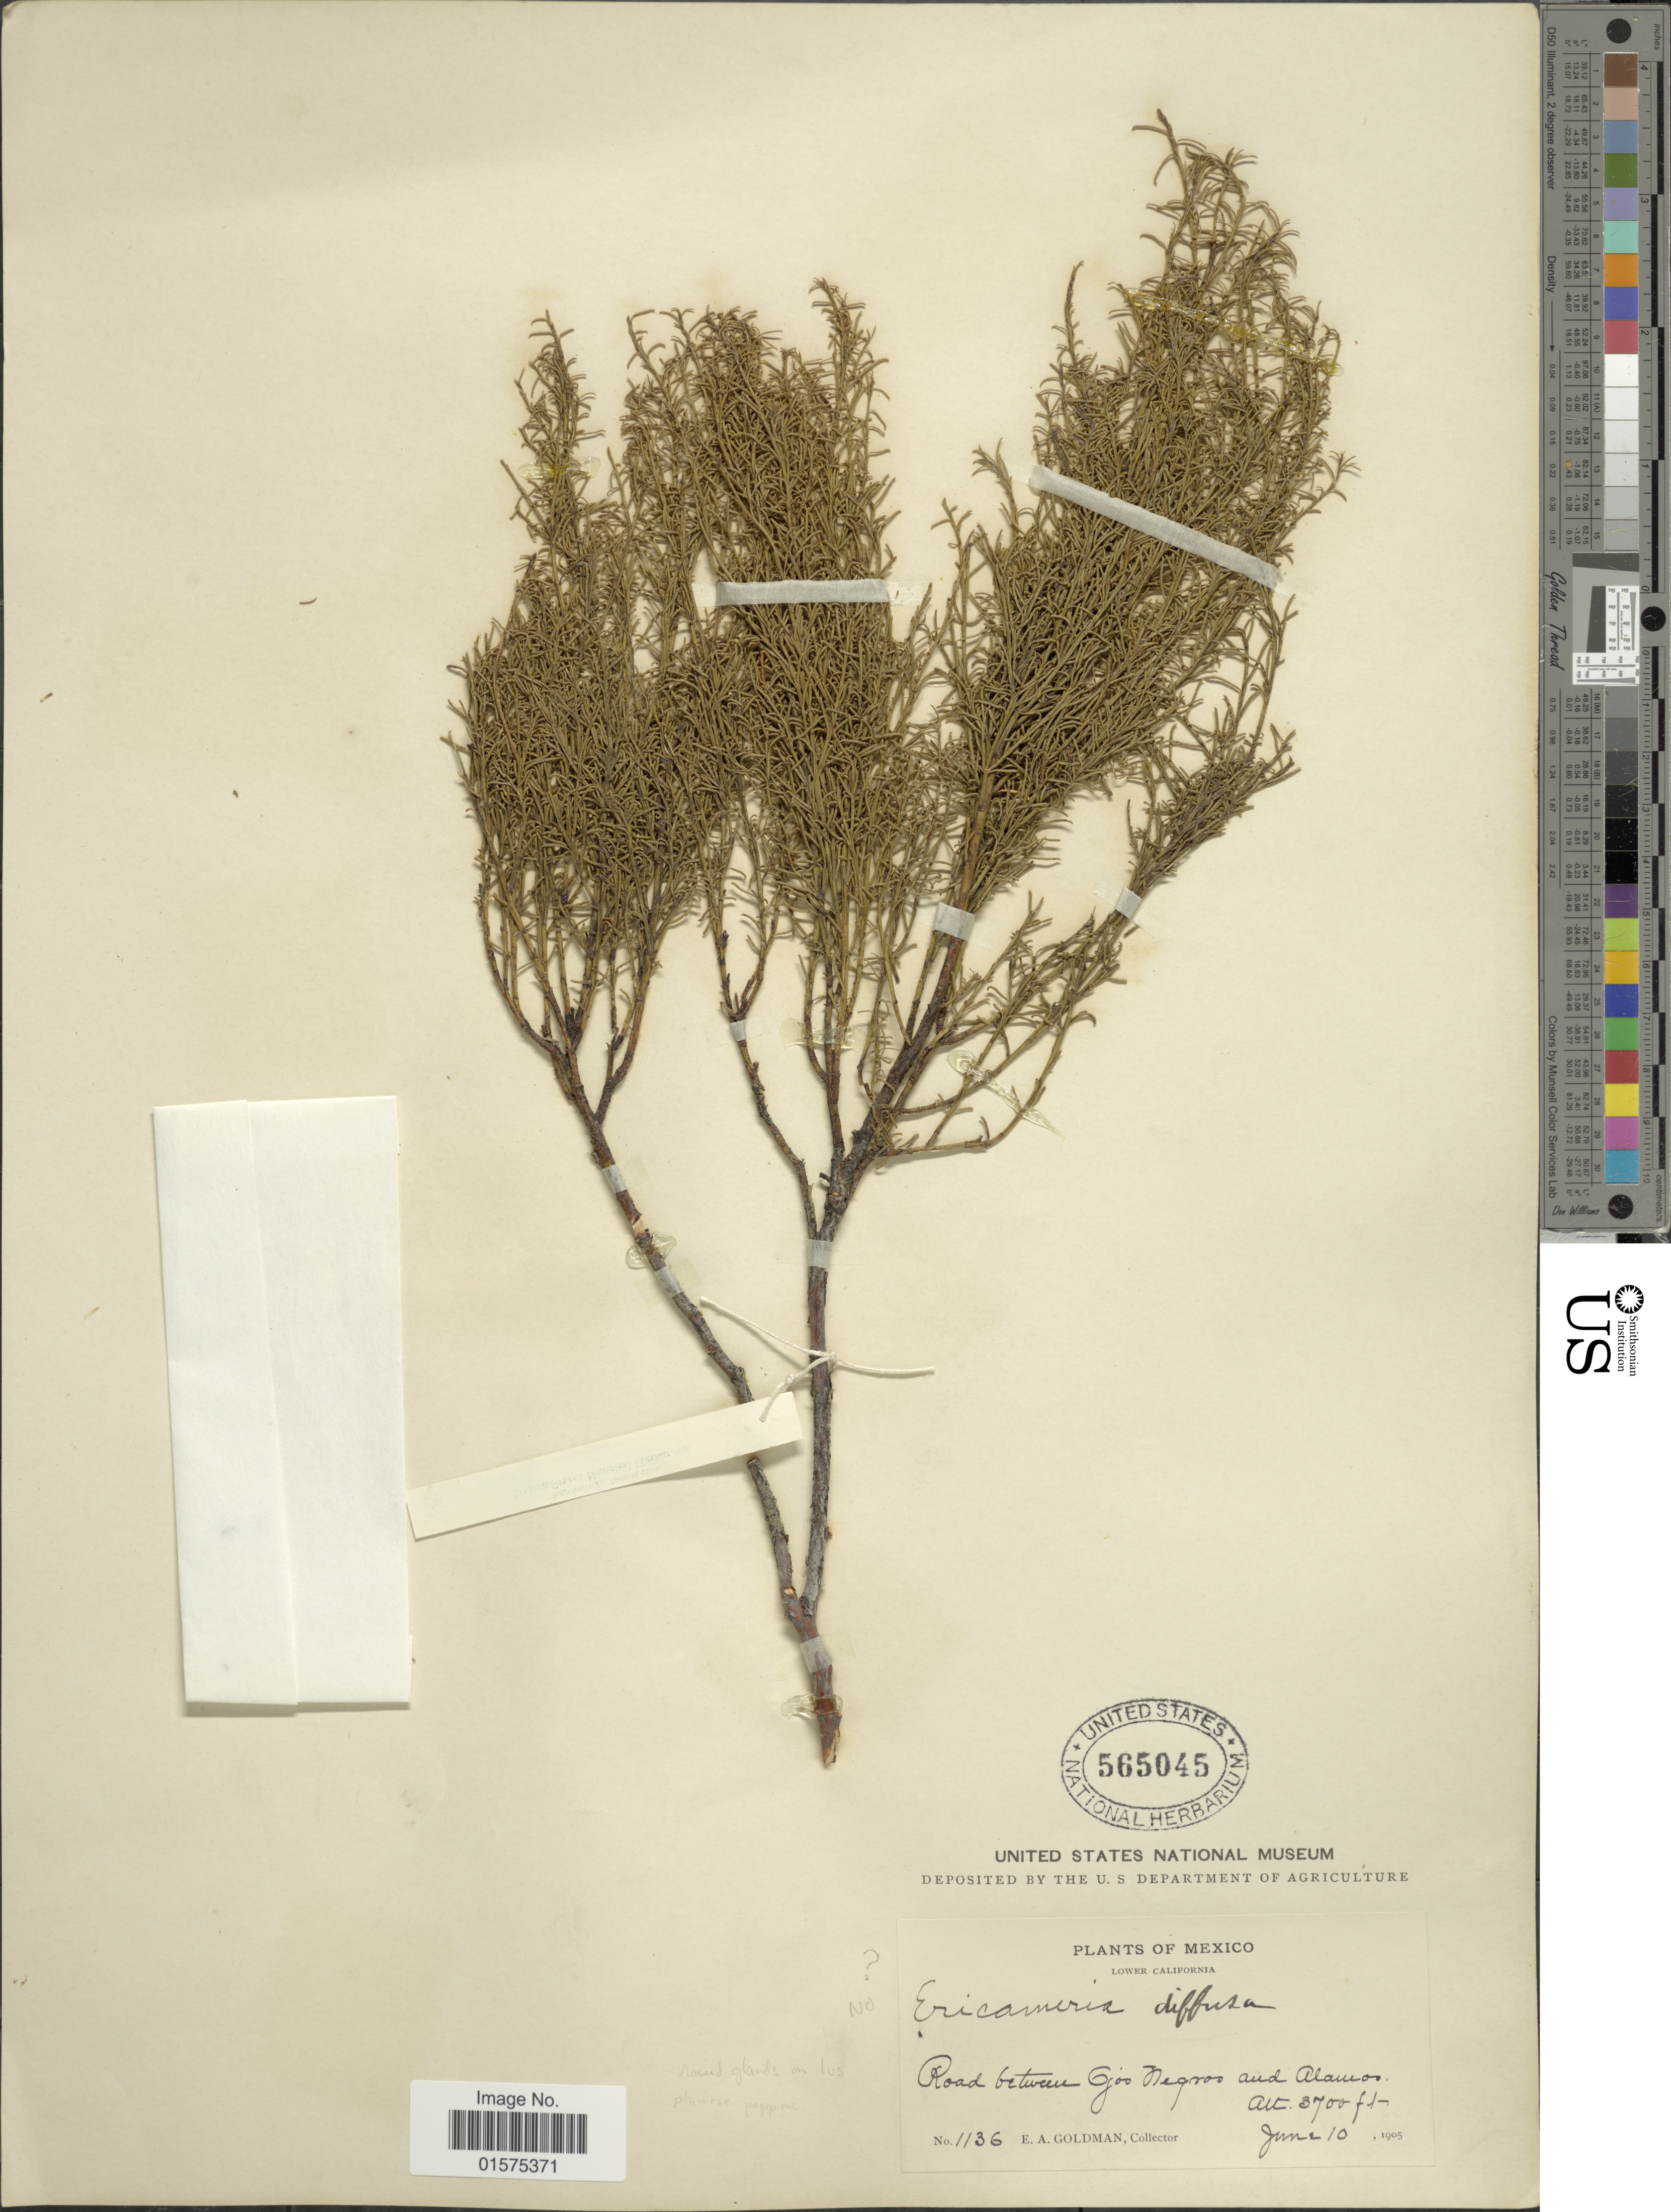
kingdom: Plantae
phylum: Tracheophyta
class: Magnoliopsida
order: Asterales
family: Asteraceae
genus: Xylothamia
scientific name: Xylothamia diffusa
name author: (Benth.) G.L. Nesom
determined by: Urbatsch, Lowell E., Curator (LSU), Louisiana State University (UNITED STATES)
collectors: E. A. Goldman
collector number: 1136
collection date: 1905-06-10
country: Mexico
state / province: Baja California Sur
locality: Lower California. Road between Ojos Negros and Alamos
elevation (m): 1128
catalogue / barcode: US 565045